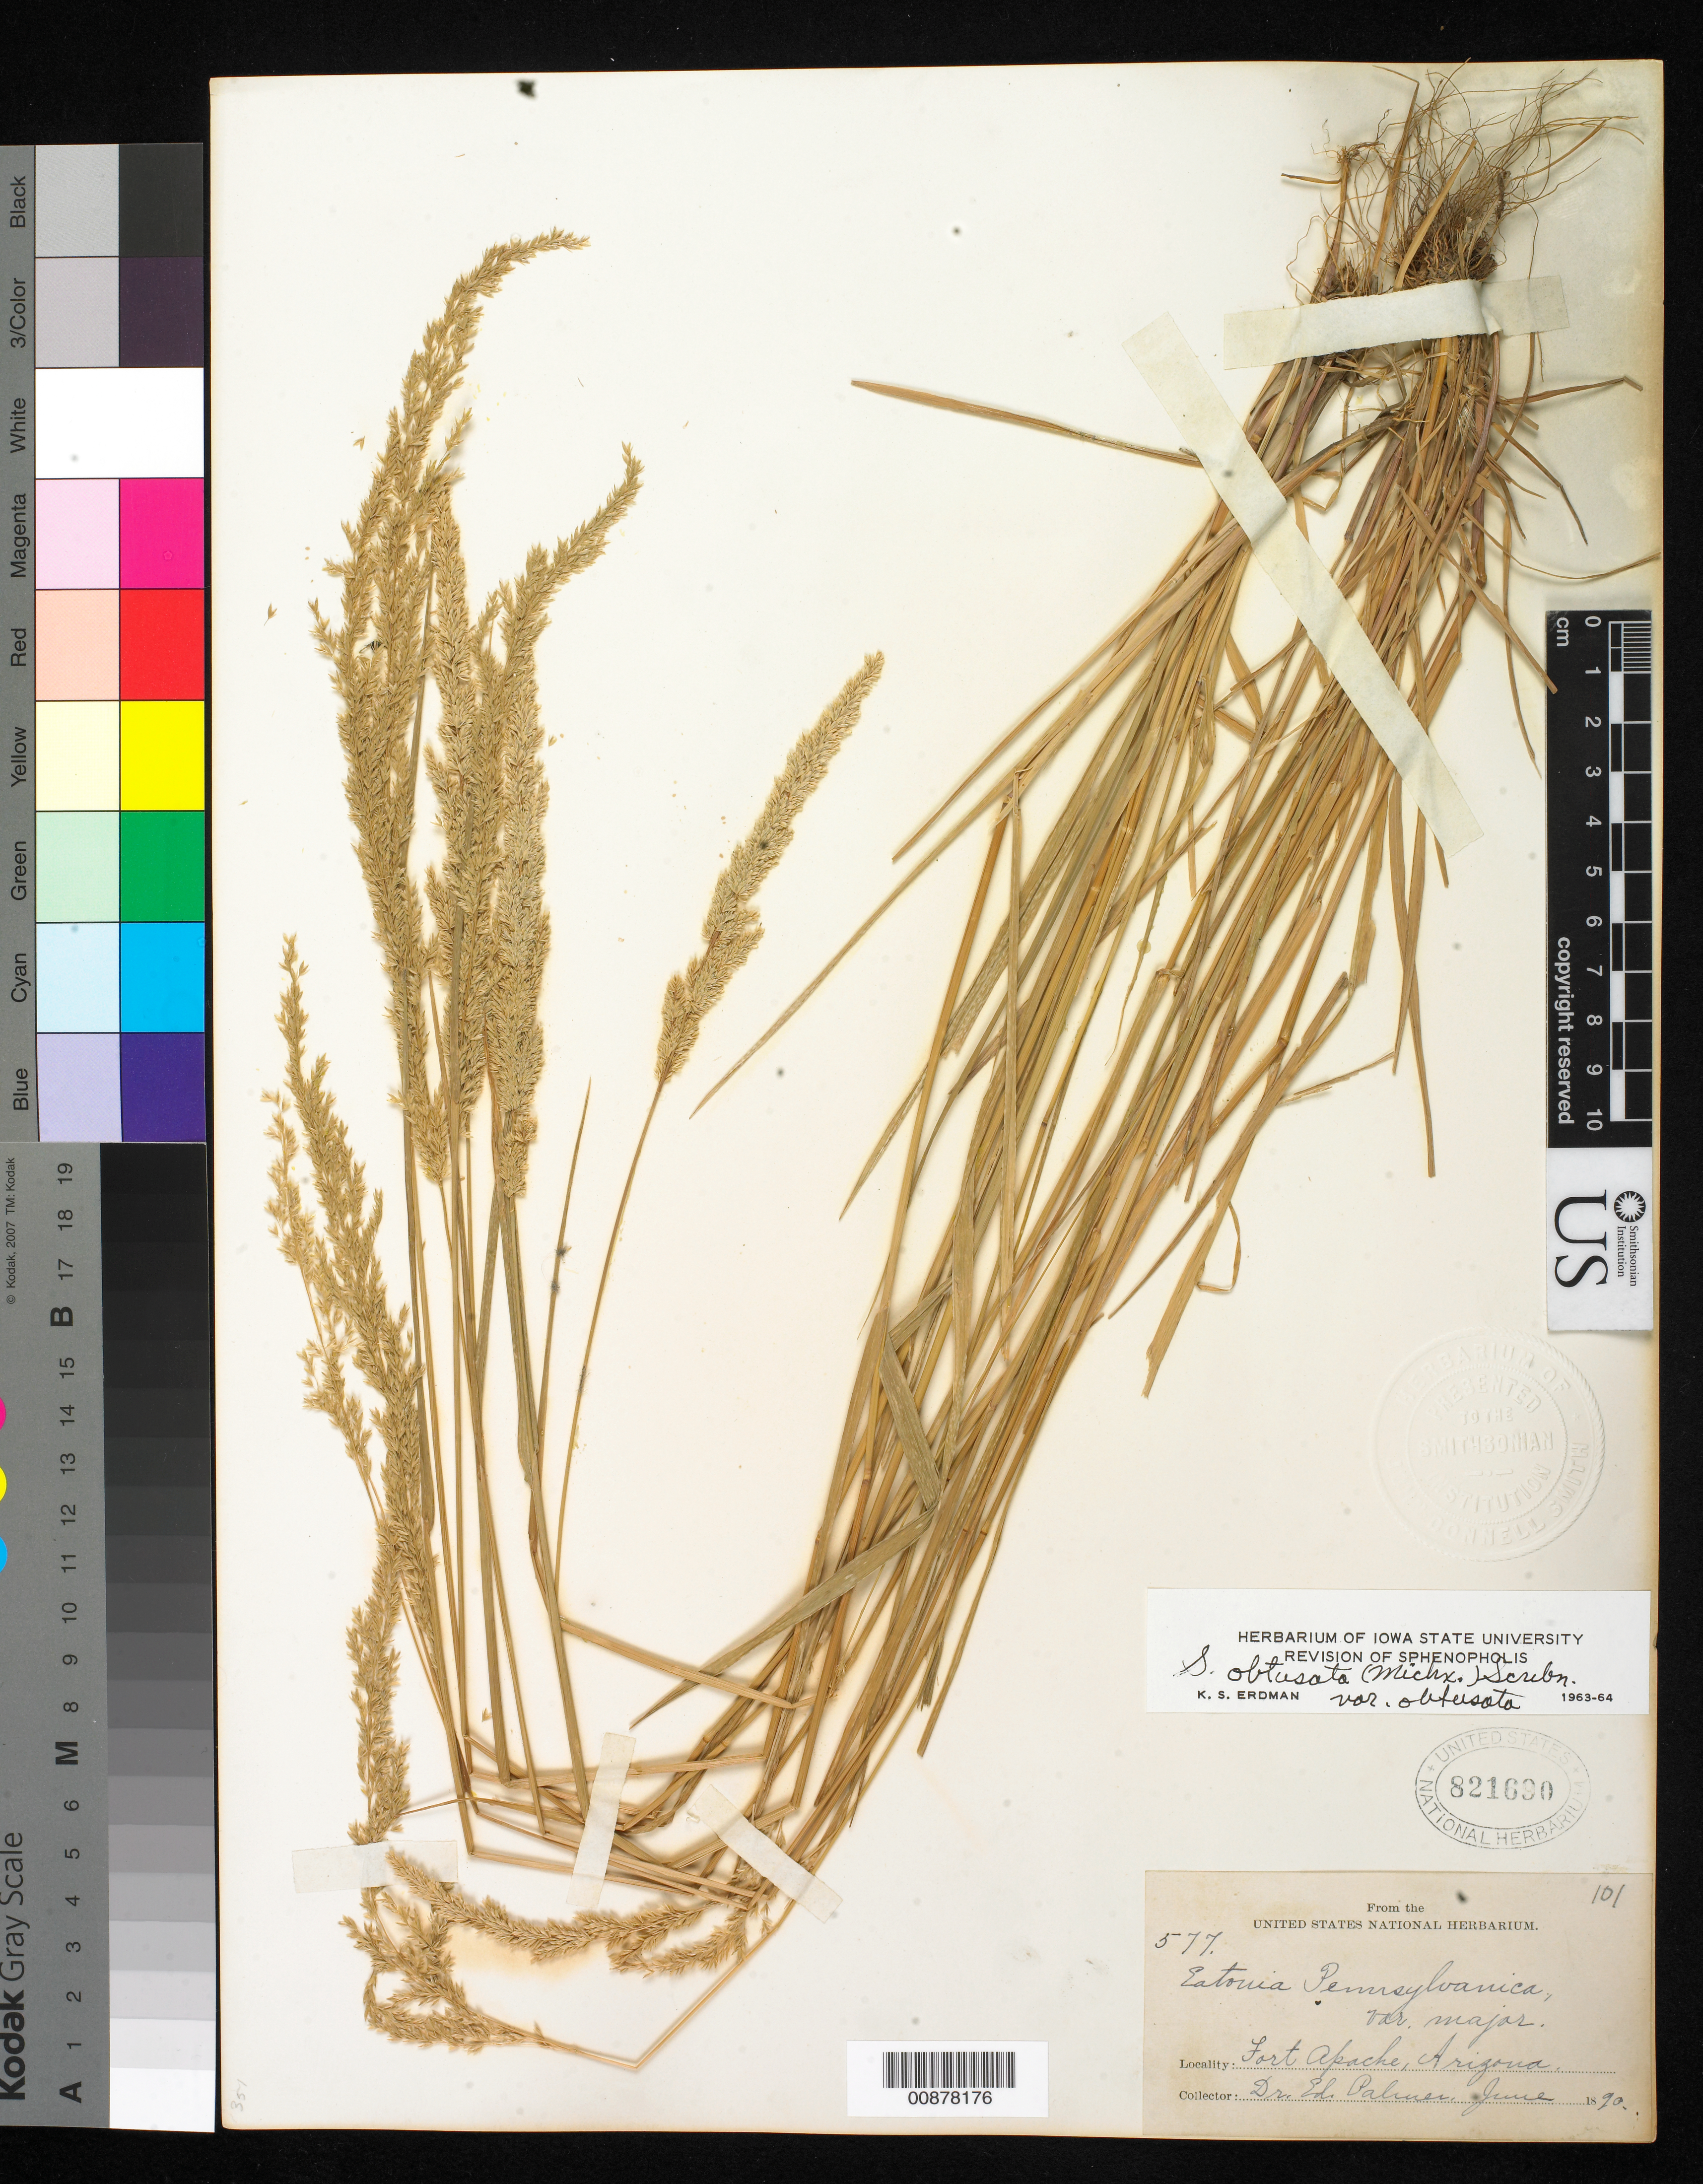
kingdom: Plantae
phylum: Tracheophyta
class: Liliopsida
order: Poales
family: Poaceae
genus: Sphenopholis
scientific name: Sphenopholis obtusata var. obtusata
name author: (Michx.) Scribn.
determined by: Erdman, K. S.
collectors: E. Palmer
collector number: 577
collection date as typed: Jun 1890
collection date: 1890-06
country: United States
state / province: Arizona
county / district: Navajo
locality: Fort Apache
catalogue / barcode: US 821690